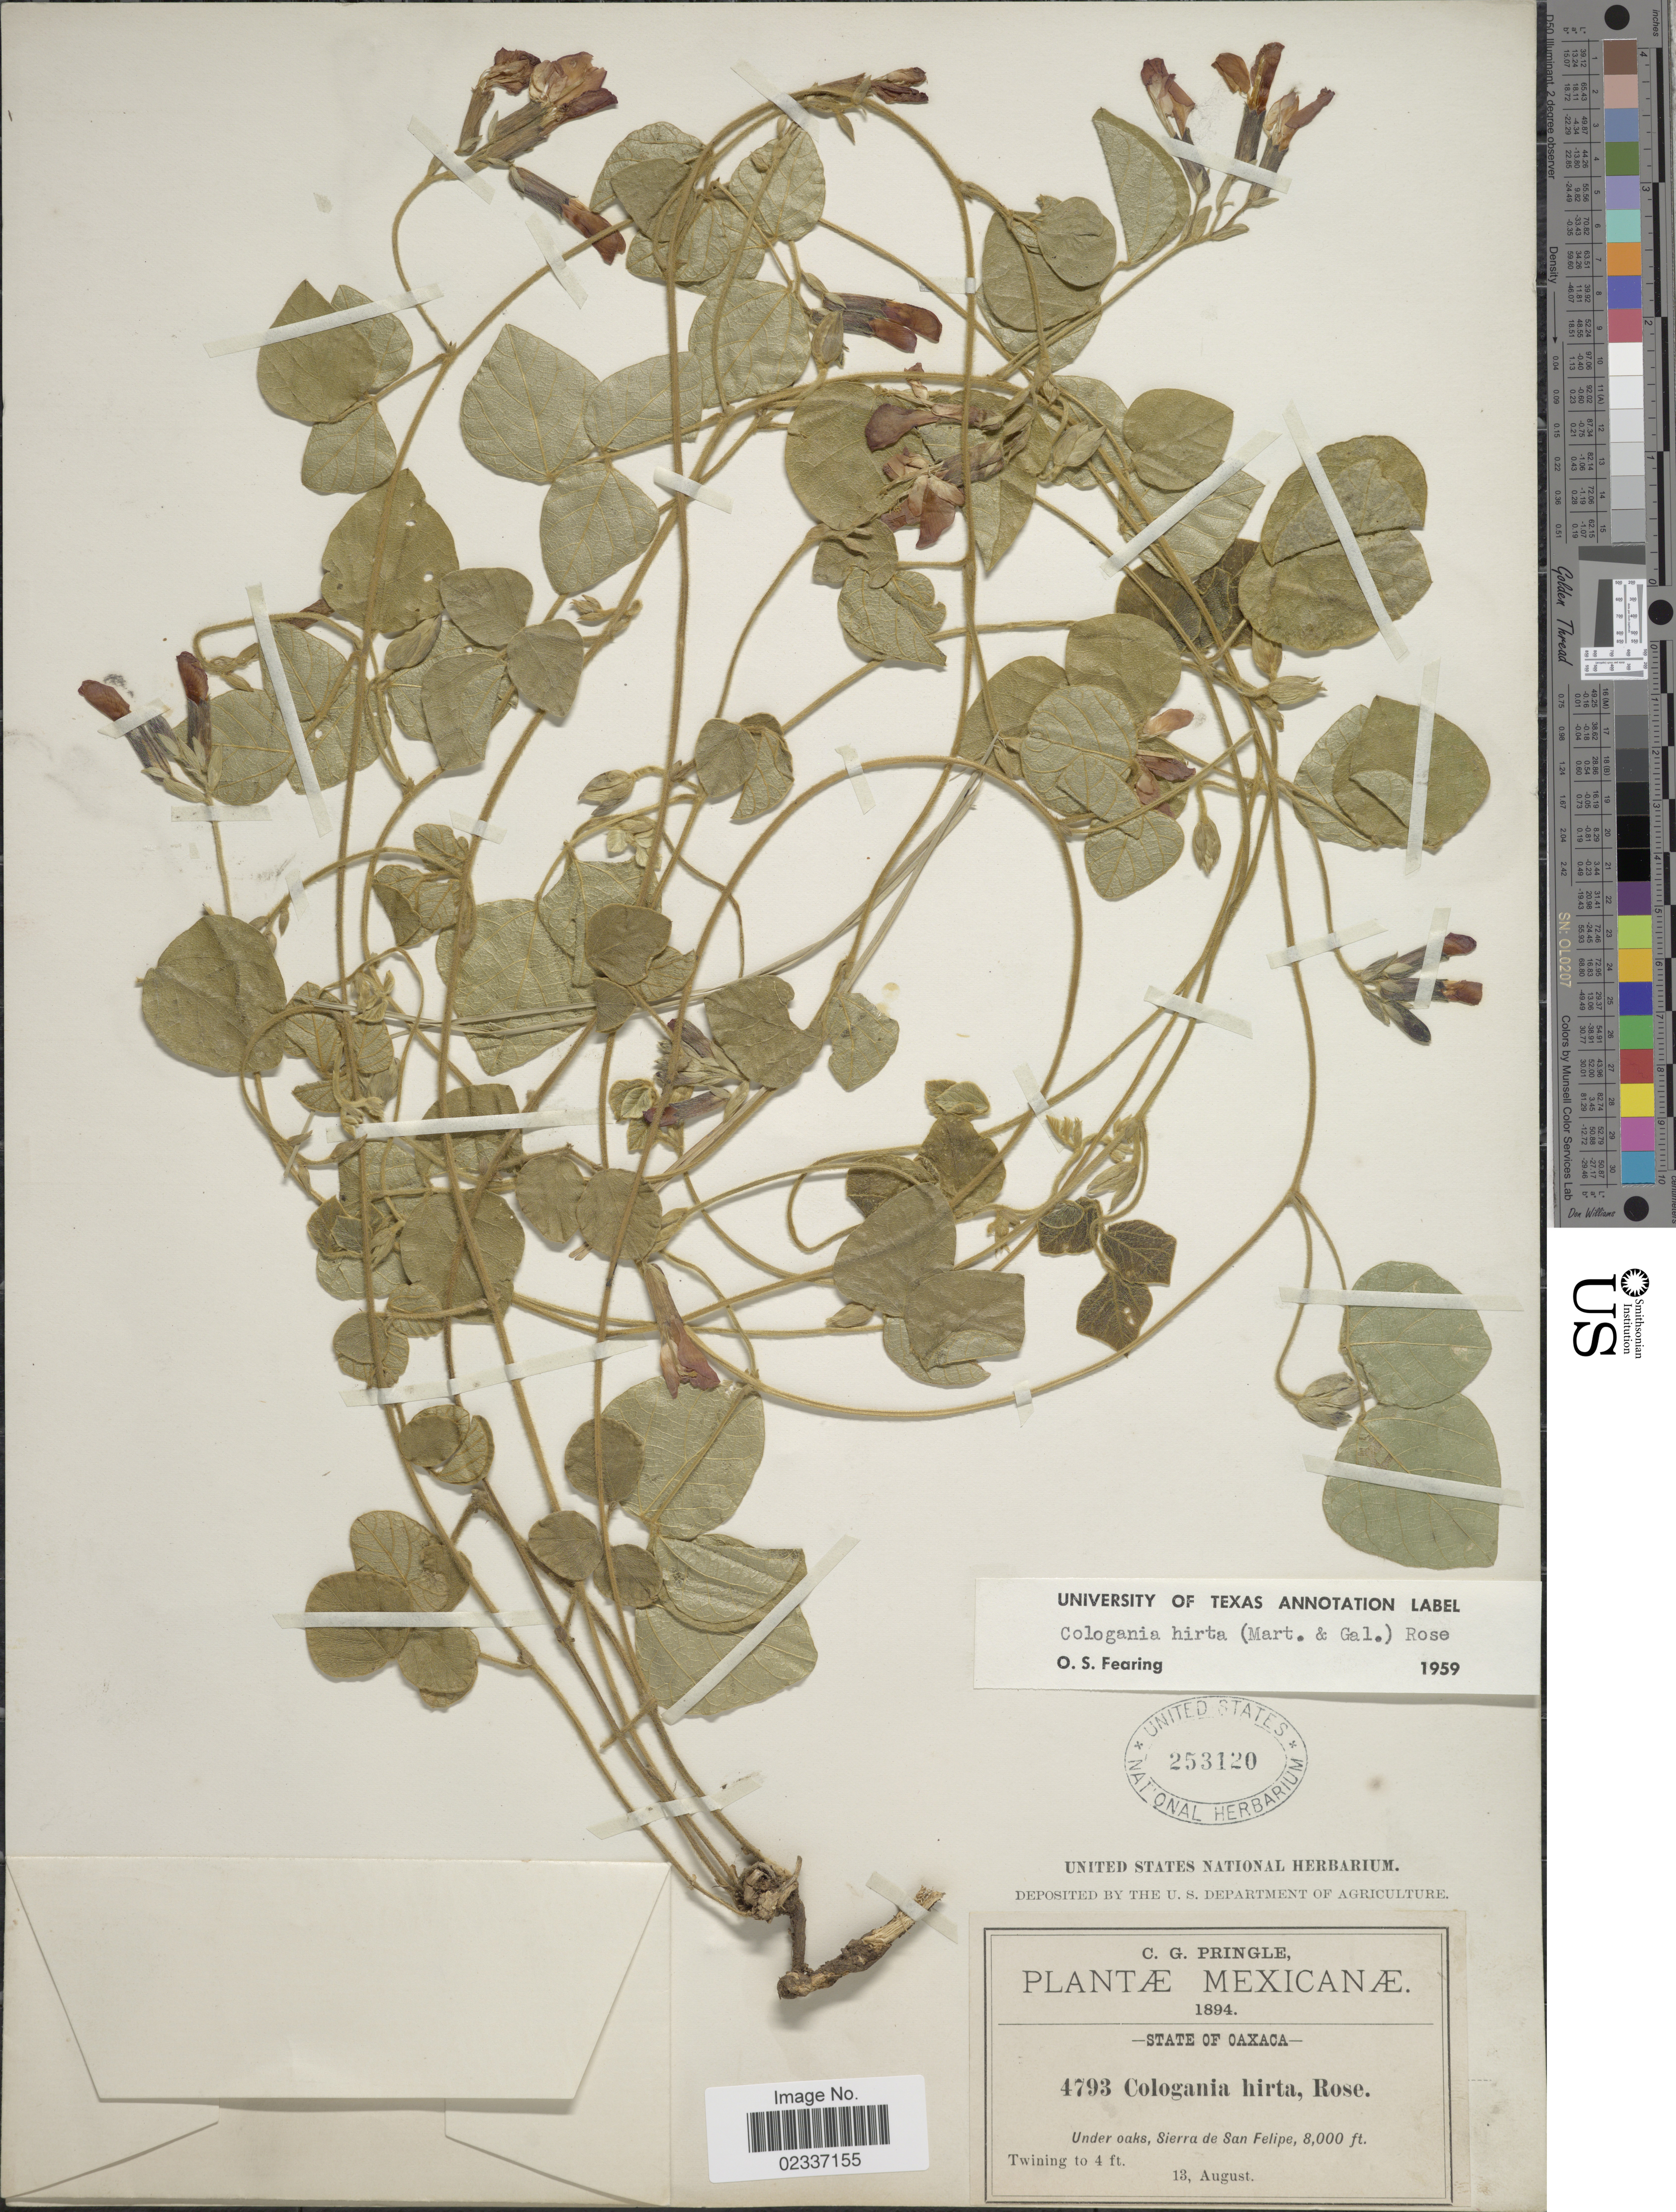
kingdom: Plantae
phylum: Tracheophyta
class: Magnoliopsida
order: Fabales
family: Fabaceae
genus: Cologania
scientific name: Cologania hirta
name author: (M. Martens & Galeotti)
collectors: C. G. Pringle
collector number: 4793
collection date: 1894-08-13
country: Mexico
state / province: Oaxaca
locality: Uder oaks, Sierra de San Felipe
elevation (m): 2438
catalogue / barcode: US 253120